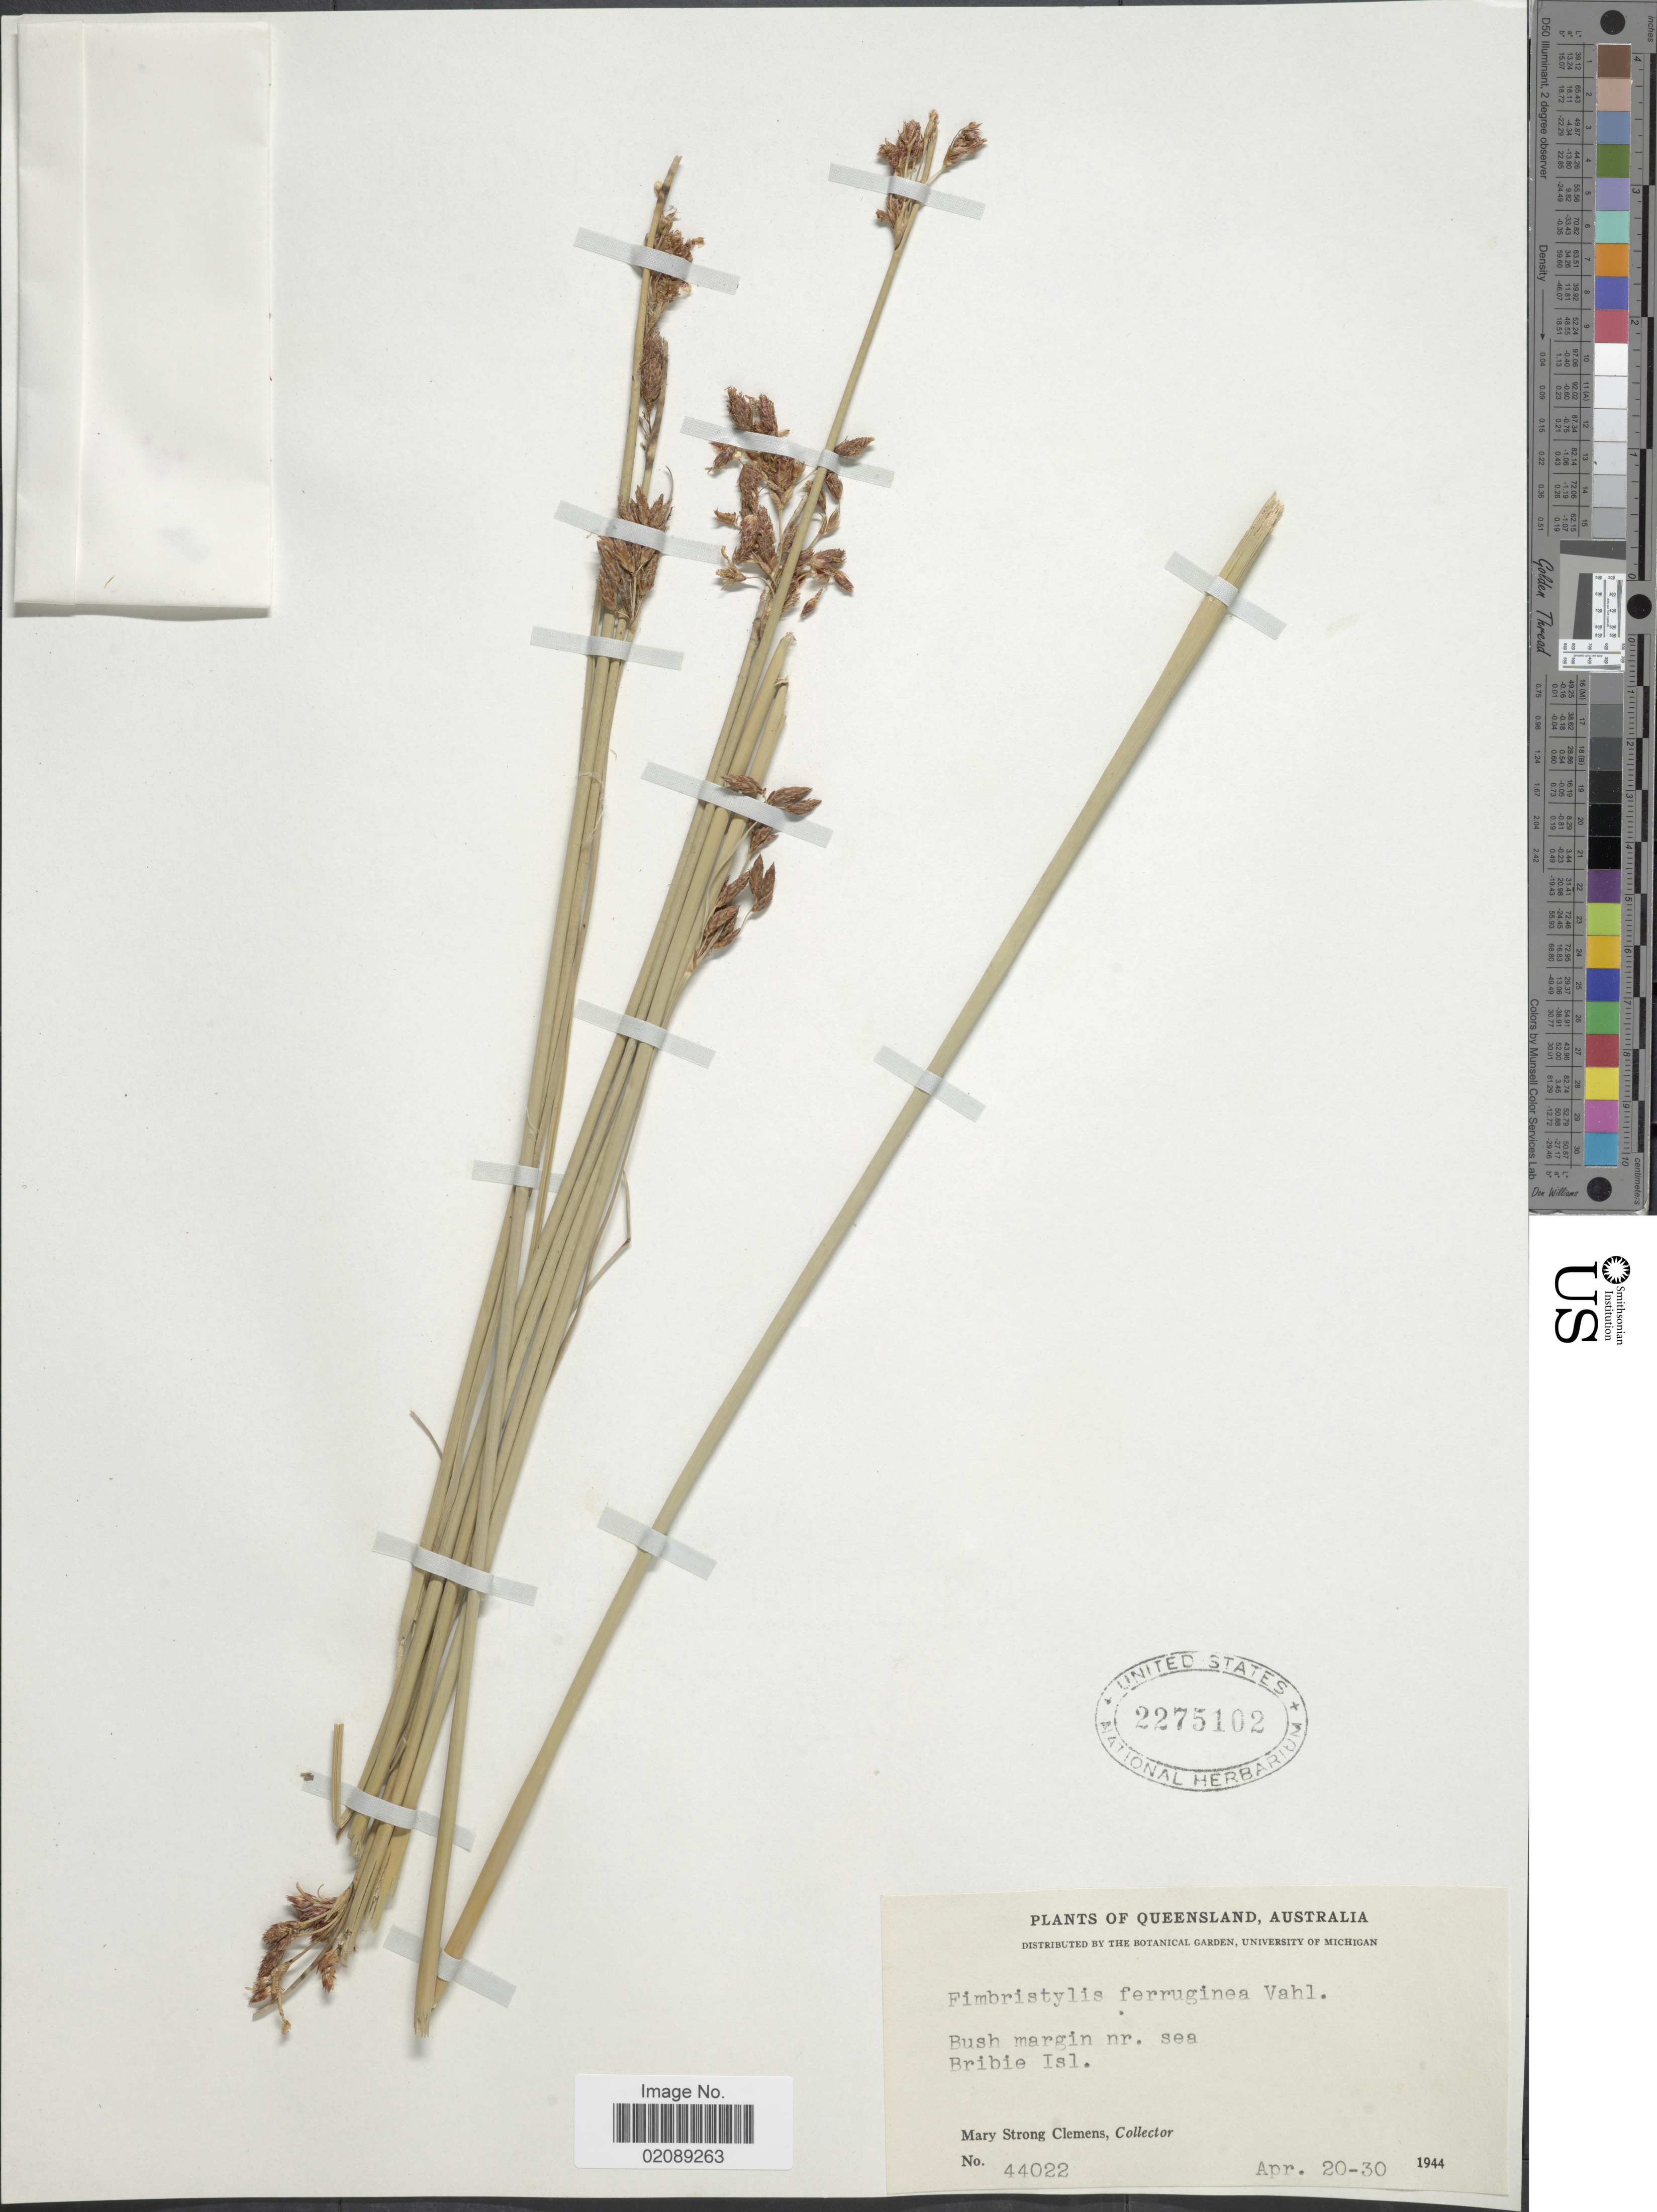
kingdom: Plantae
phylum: Tracheophyta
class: Liliopsida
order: Poales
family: Cyperaceae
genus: Fimbristylis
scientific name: Fimbristylis ferruginea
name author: (L.) Vahl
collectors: M. S. Clemens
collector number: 44022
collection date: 1944-04-20/1944-04-30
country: Australia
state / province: Queensland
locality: Bribie Isl.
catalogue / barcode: US 2275102